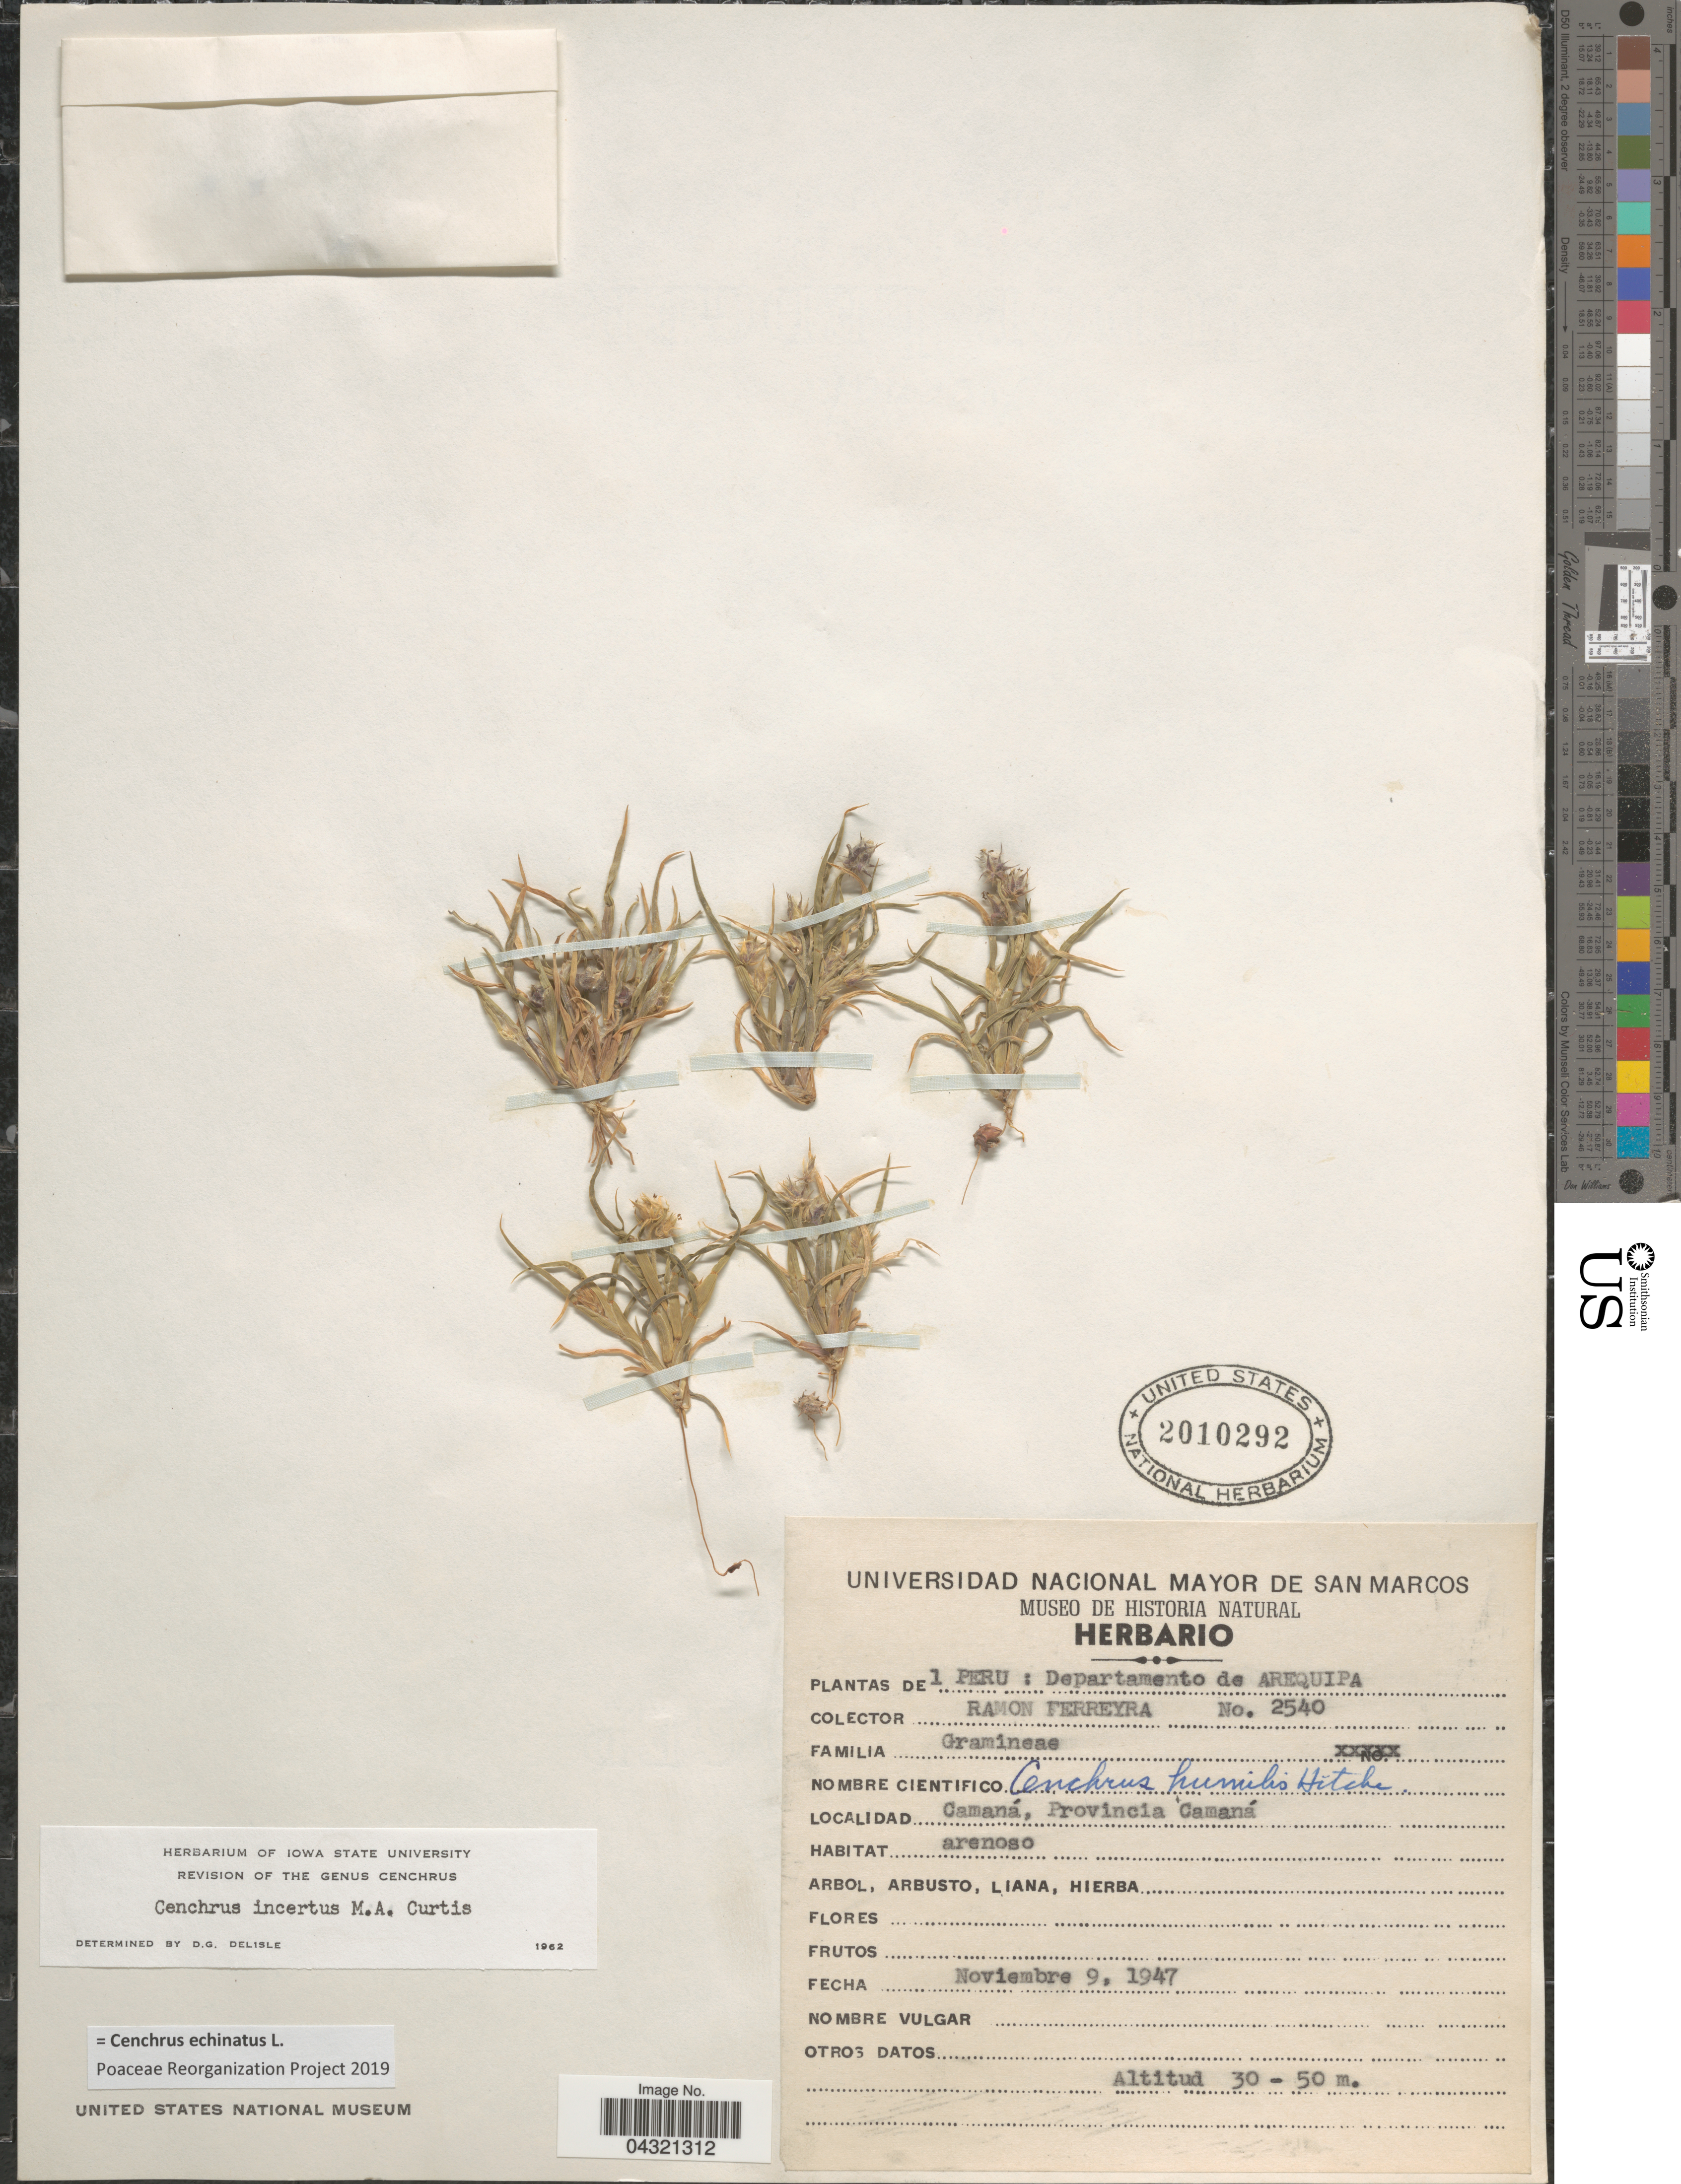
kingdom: Plantae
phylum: Tracheophyta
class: Liliopsida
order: Poales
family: Poaceae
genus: Cenchrus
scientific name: Cenchrus echinatus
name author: L.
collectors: R. A. Ferreyra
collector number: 2540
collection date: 1947-11-09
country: Peru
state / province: Arequipa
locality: Departamento de Arequipa. Camaná, Provincia Camaná.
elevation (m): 30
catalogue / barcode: US 2010292